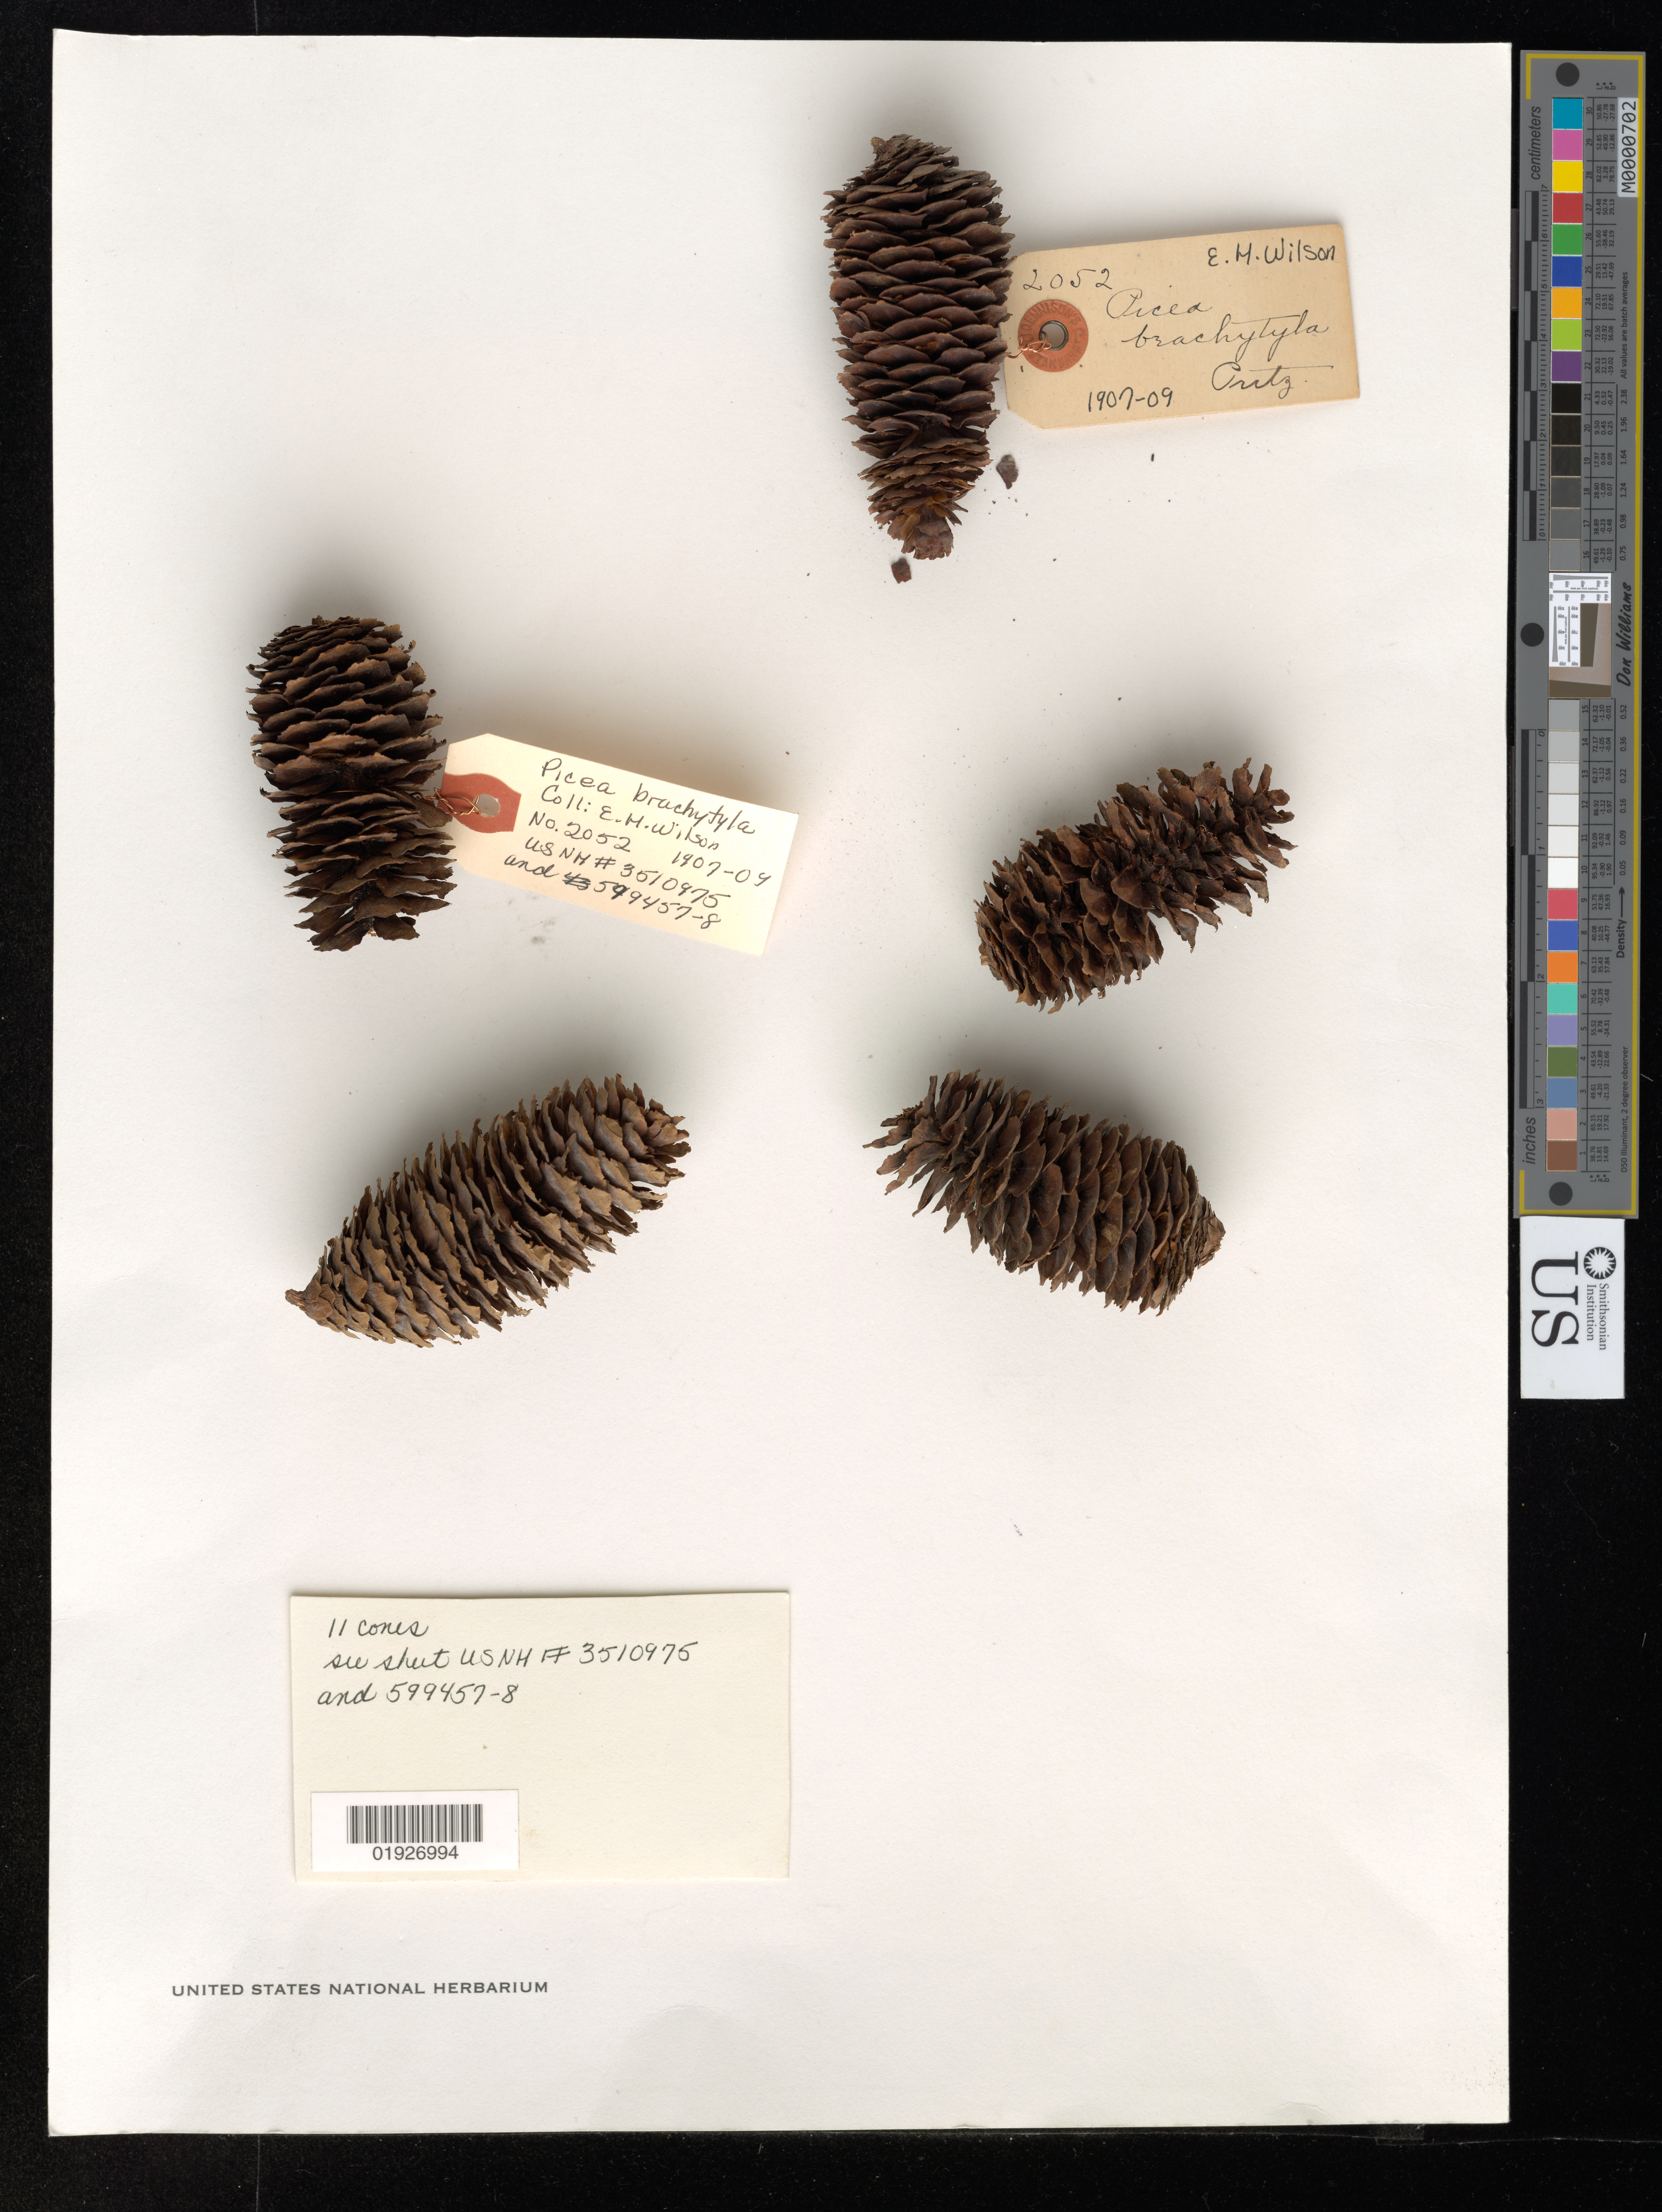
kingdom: Plantae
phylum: Tracheophyta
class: Pinopsida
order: Pinales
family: Pinaceae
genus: Picea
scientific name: Picea brachytyla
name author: (Franch.) E. Pritz.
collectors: E. Wilson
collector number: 2052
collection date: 1907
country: China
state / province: Hubei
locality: Western Hupeh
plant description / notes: Two of the associated pressed specimens have May 1907 as the collection date, but the other has January 1907 as a collection date.